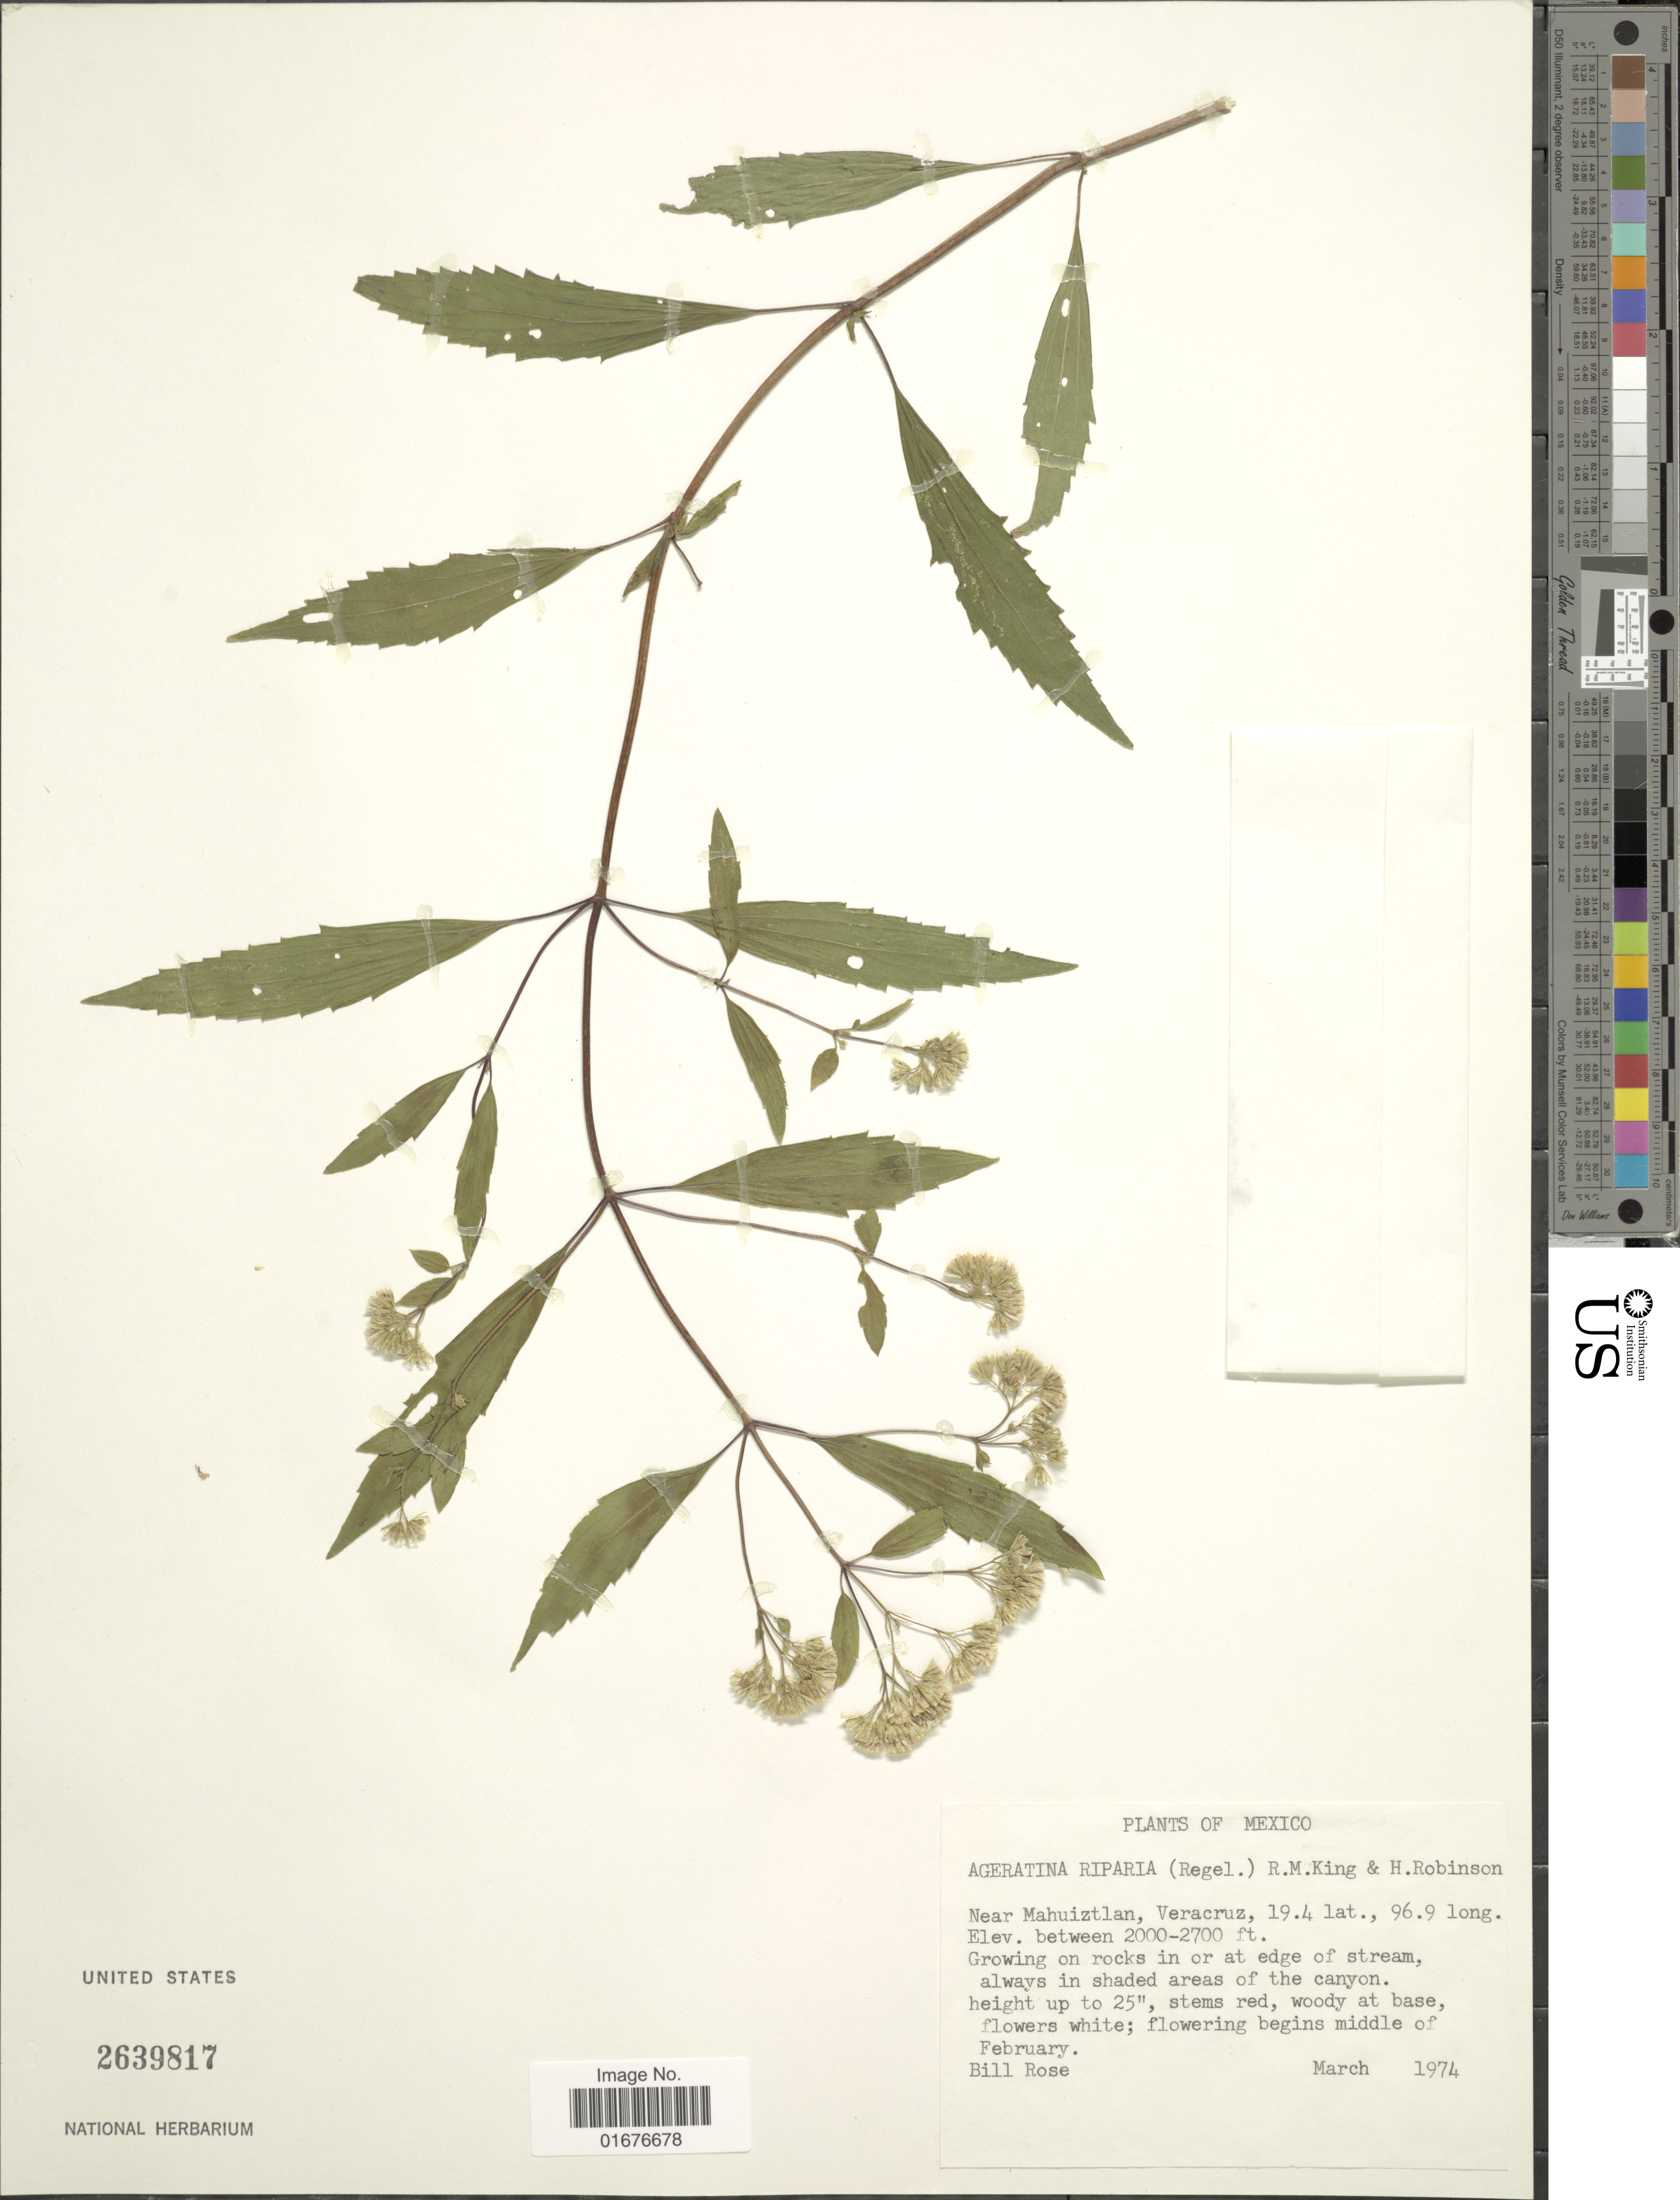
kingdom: Plantae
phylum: Tracheophyta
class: Magnoliopsida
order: Asterales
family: Asteraceae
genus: Ageratina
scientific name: Ageratina riparia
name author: (Regel) R.M. King & H. Rob.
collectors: W. Rose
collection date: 1974-03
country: Mexico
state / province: Veracruz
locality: Near Mahuiztlan,Veracruz, growing on rocks in or at edge of stream, always in shaded areas of the canyon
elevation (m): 610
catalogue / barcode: US 2639817